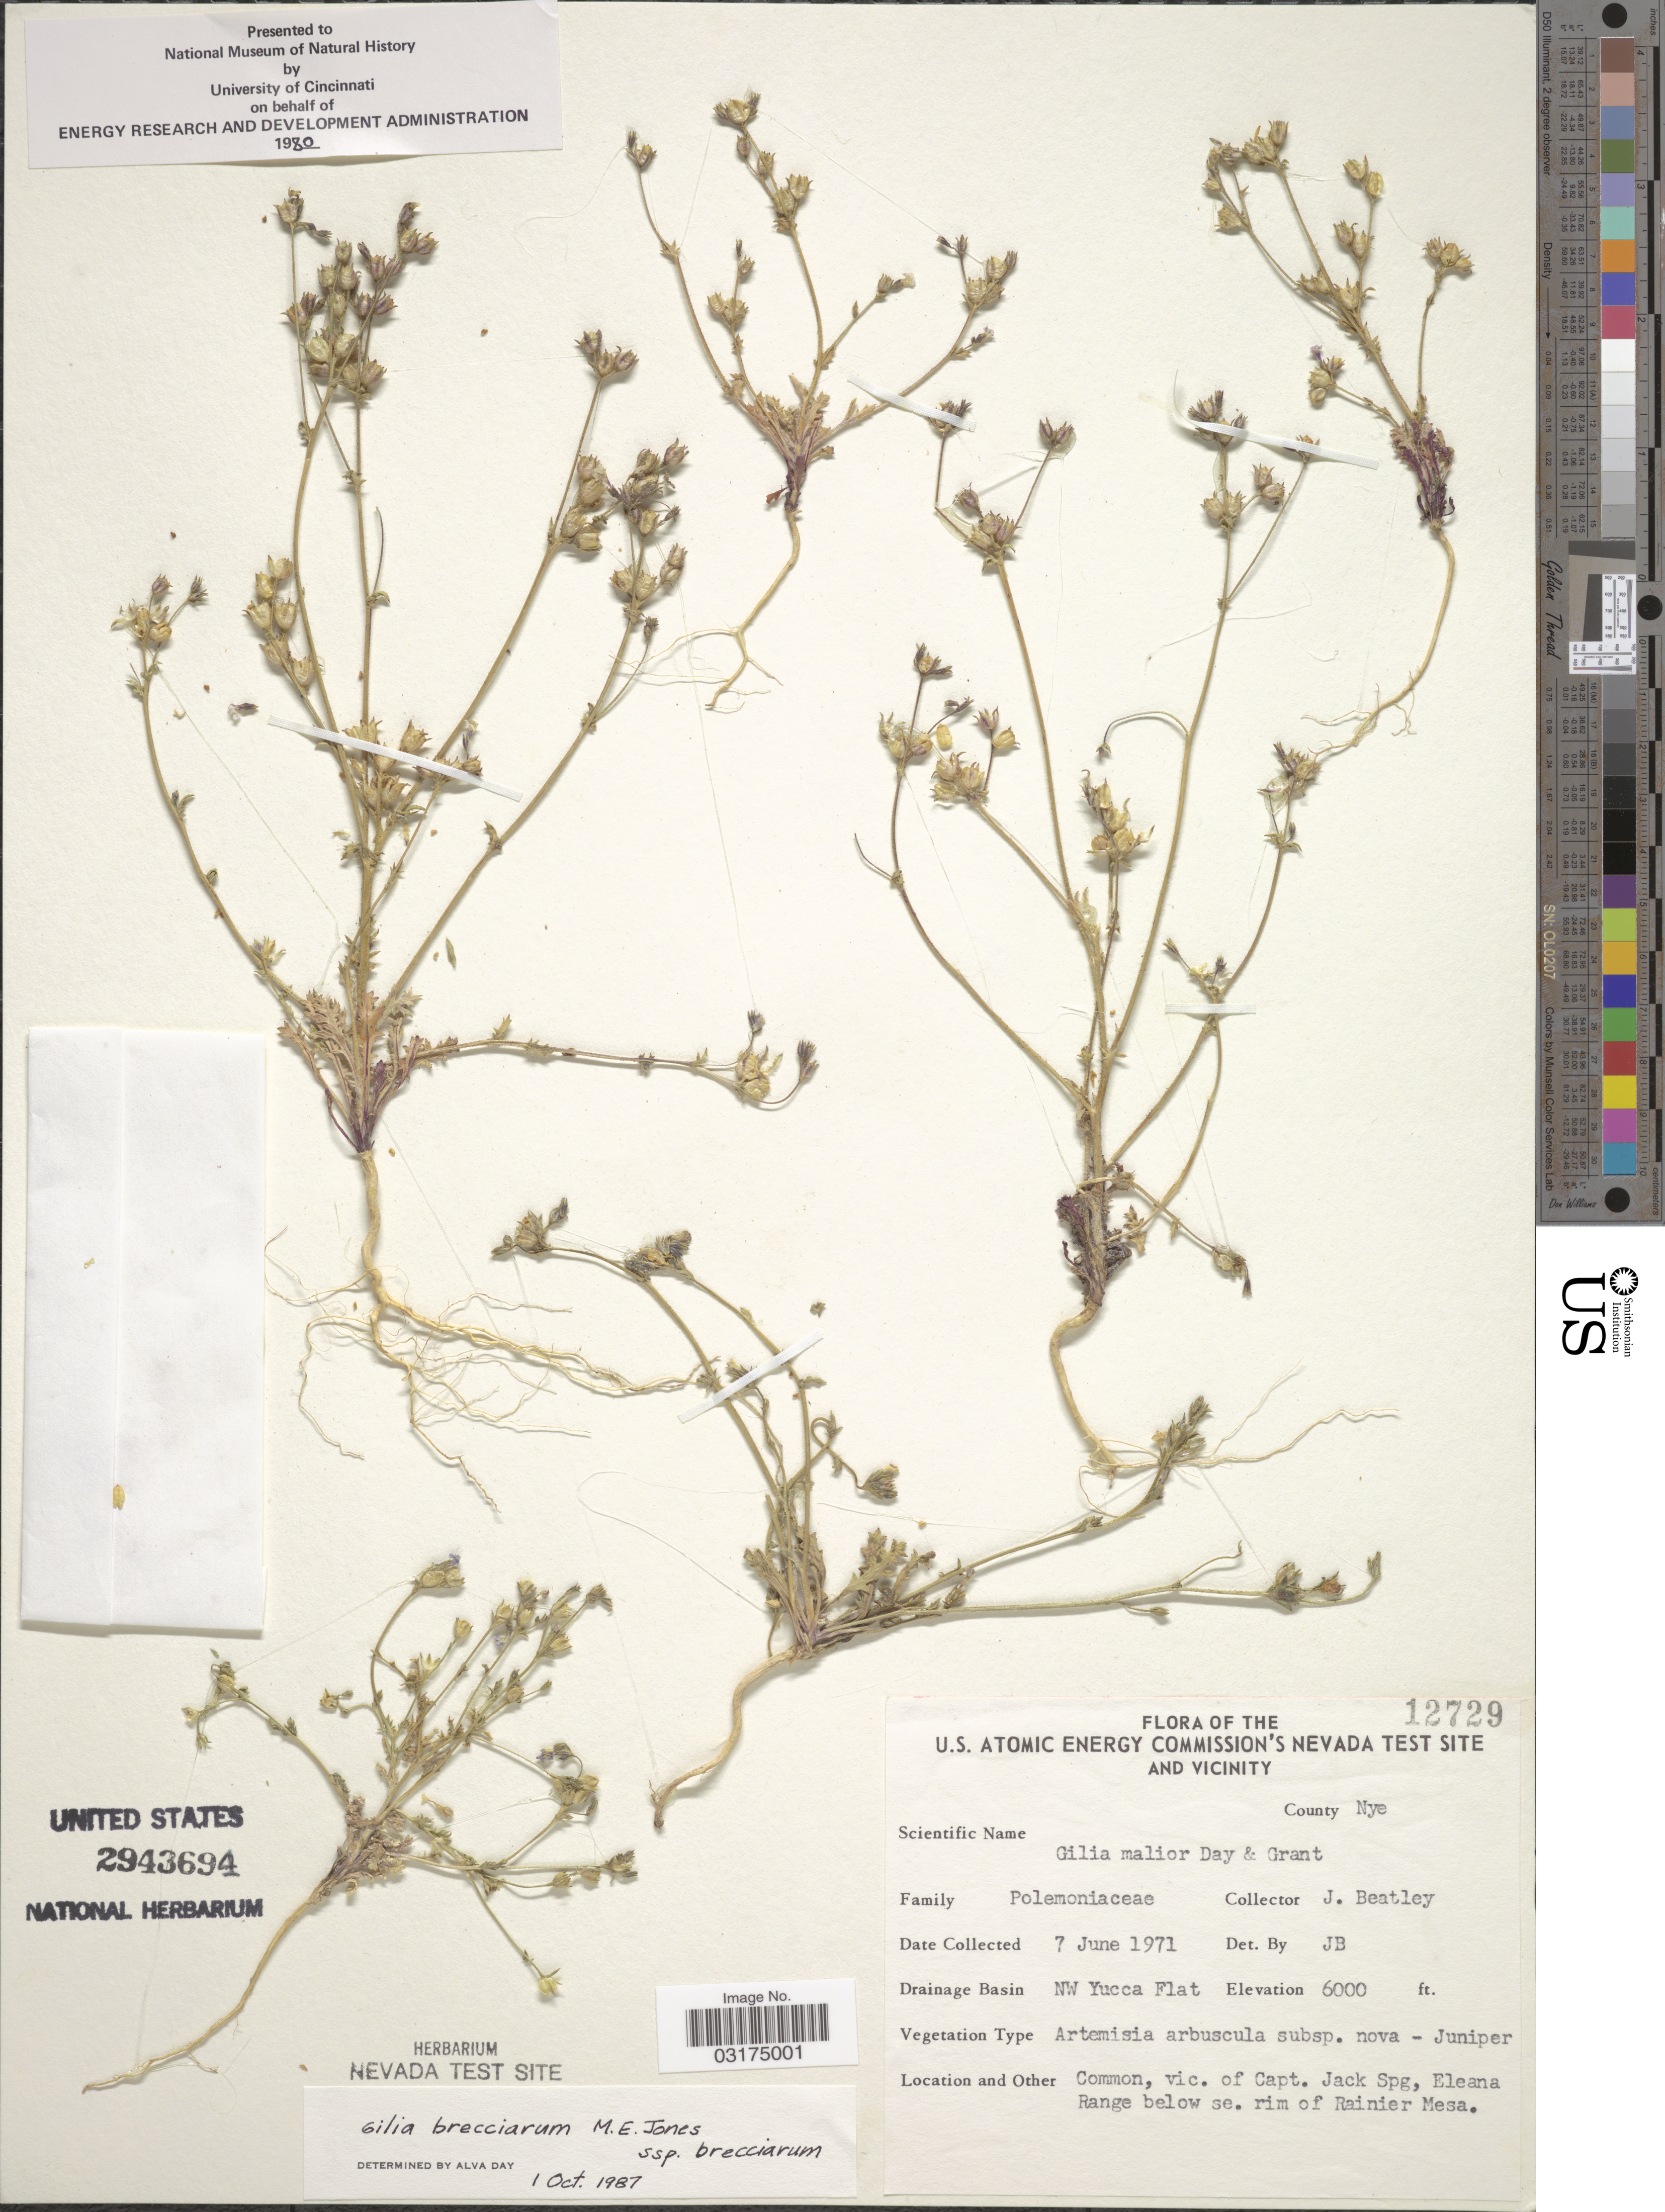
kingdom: Plantae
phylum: Tracheophyta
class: Magnoliopsida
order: Ericales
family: Polemoniaceae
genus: Gilia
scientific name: Gilia brecciarum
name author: M.E. Jones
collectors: J. C. Beatley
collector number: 12729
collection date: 1971-06-07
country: United States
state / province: Nevada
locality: The U. S. Atomic Energy Commission's Nevada Test Site and Vicinity. County Nye. Drainage Basin NW Yucca Flat. Vic. of Capt. Jack Spg, Eleana Range below se. rim of Rainier Mesa.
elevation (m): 1829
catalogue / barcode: US 2943694